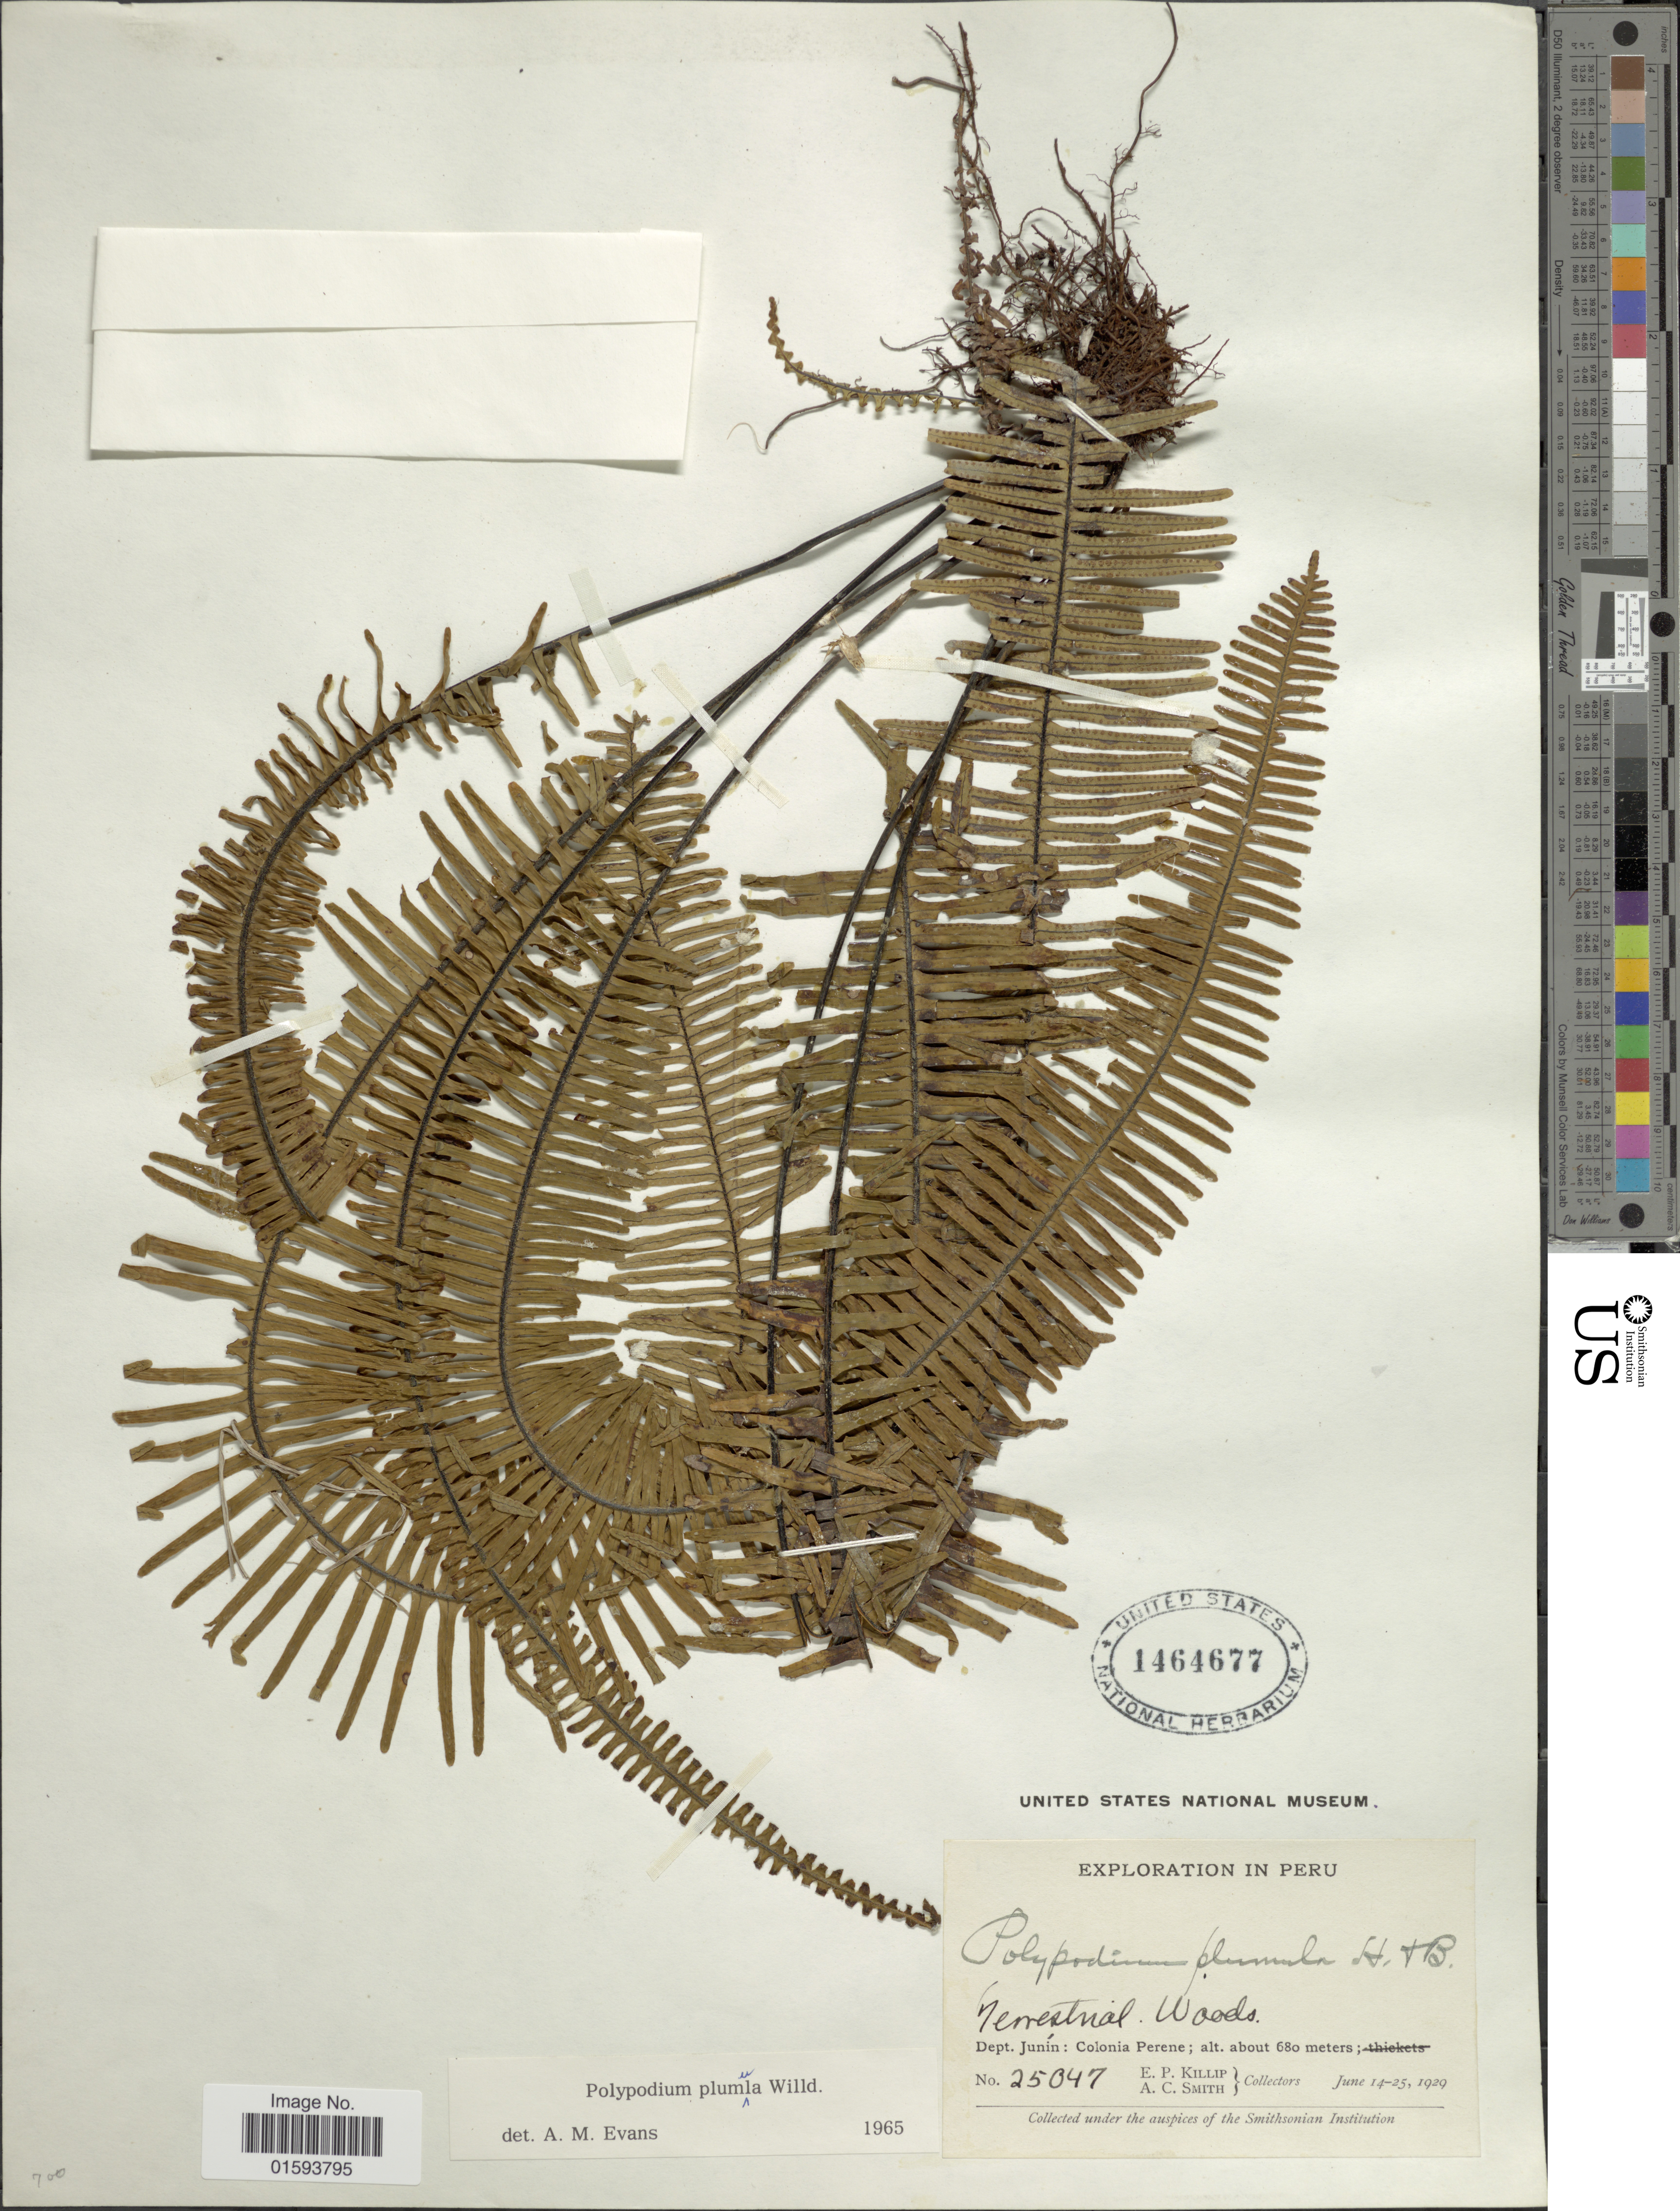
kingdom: Plantae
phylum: Tracheophyta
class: Polypodiopsida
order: Polypodiales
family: Polypodiaceae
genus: Pecluma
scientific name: Pecluma plumula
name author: (Humb. & Bonpl. ex Willd.) M.G. Price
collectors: E. P. Killip & A. C. Smith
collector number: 25047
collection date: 1929-06-14/1929-06-25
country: Peru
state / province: Junín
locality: Colonia Perene.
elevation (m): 680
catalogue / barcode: US 1464677